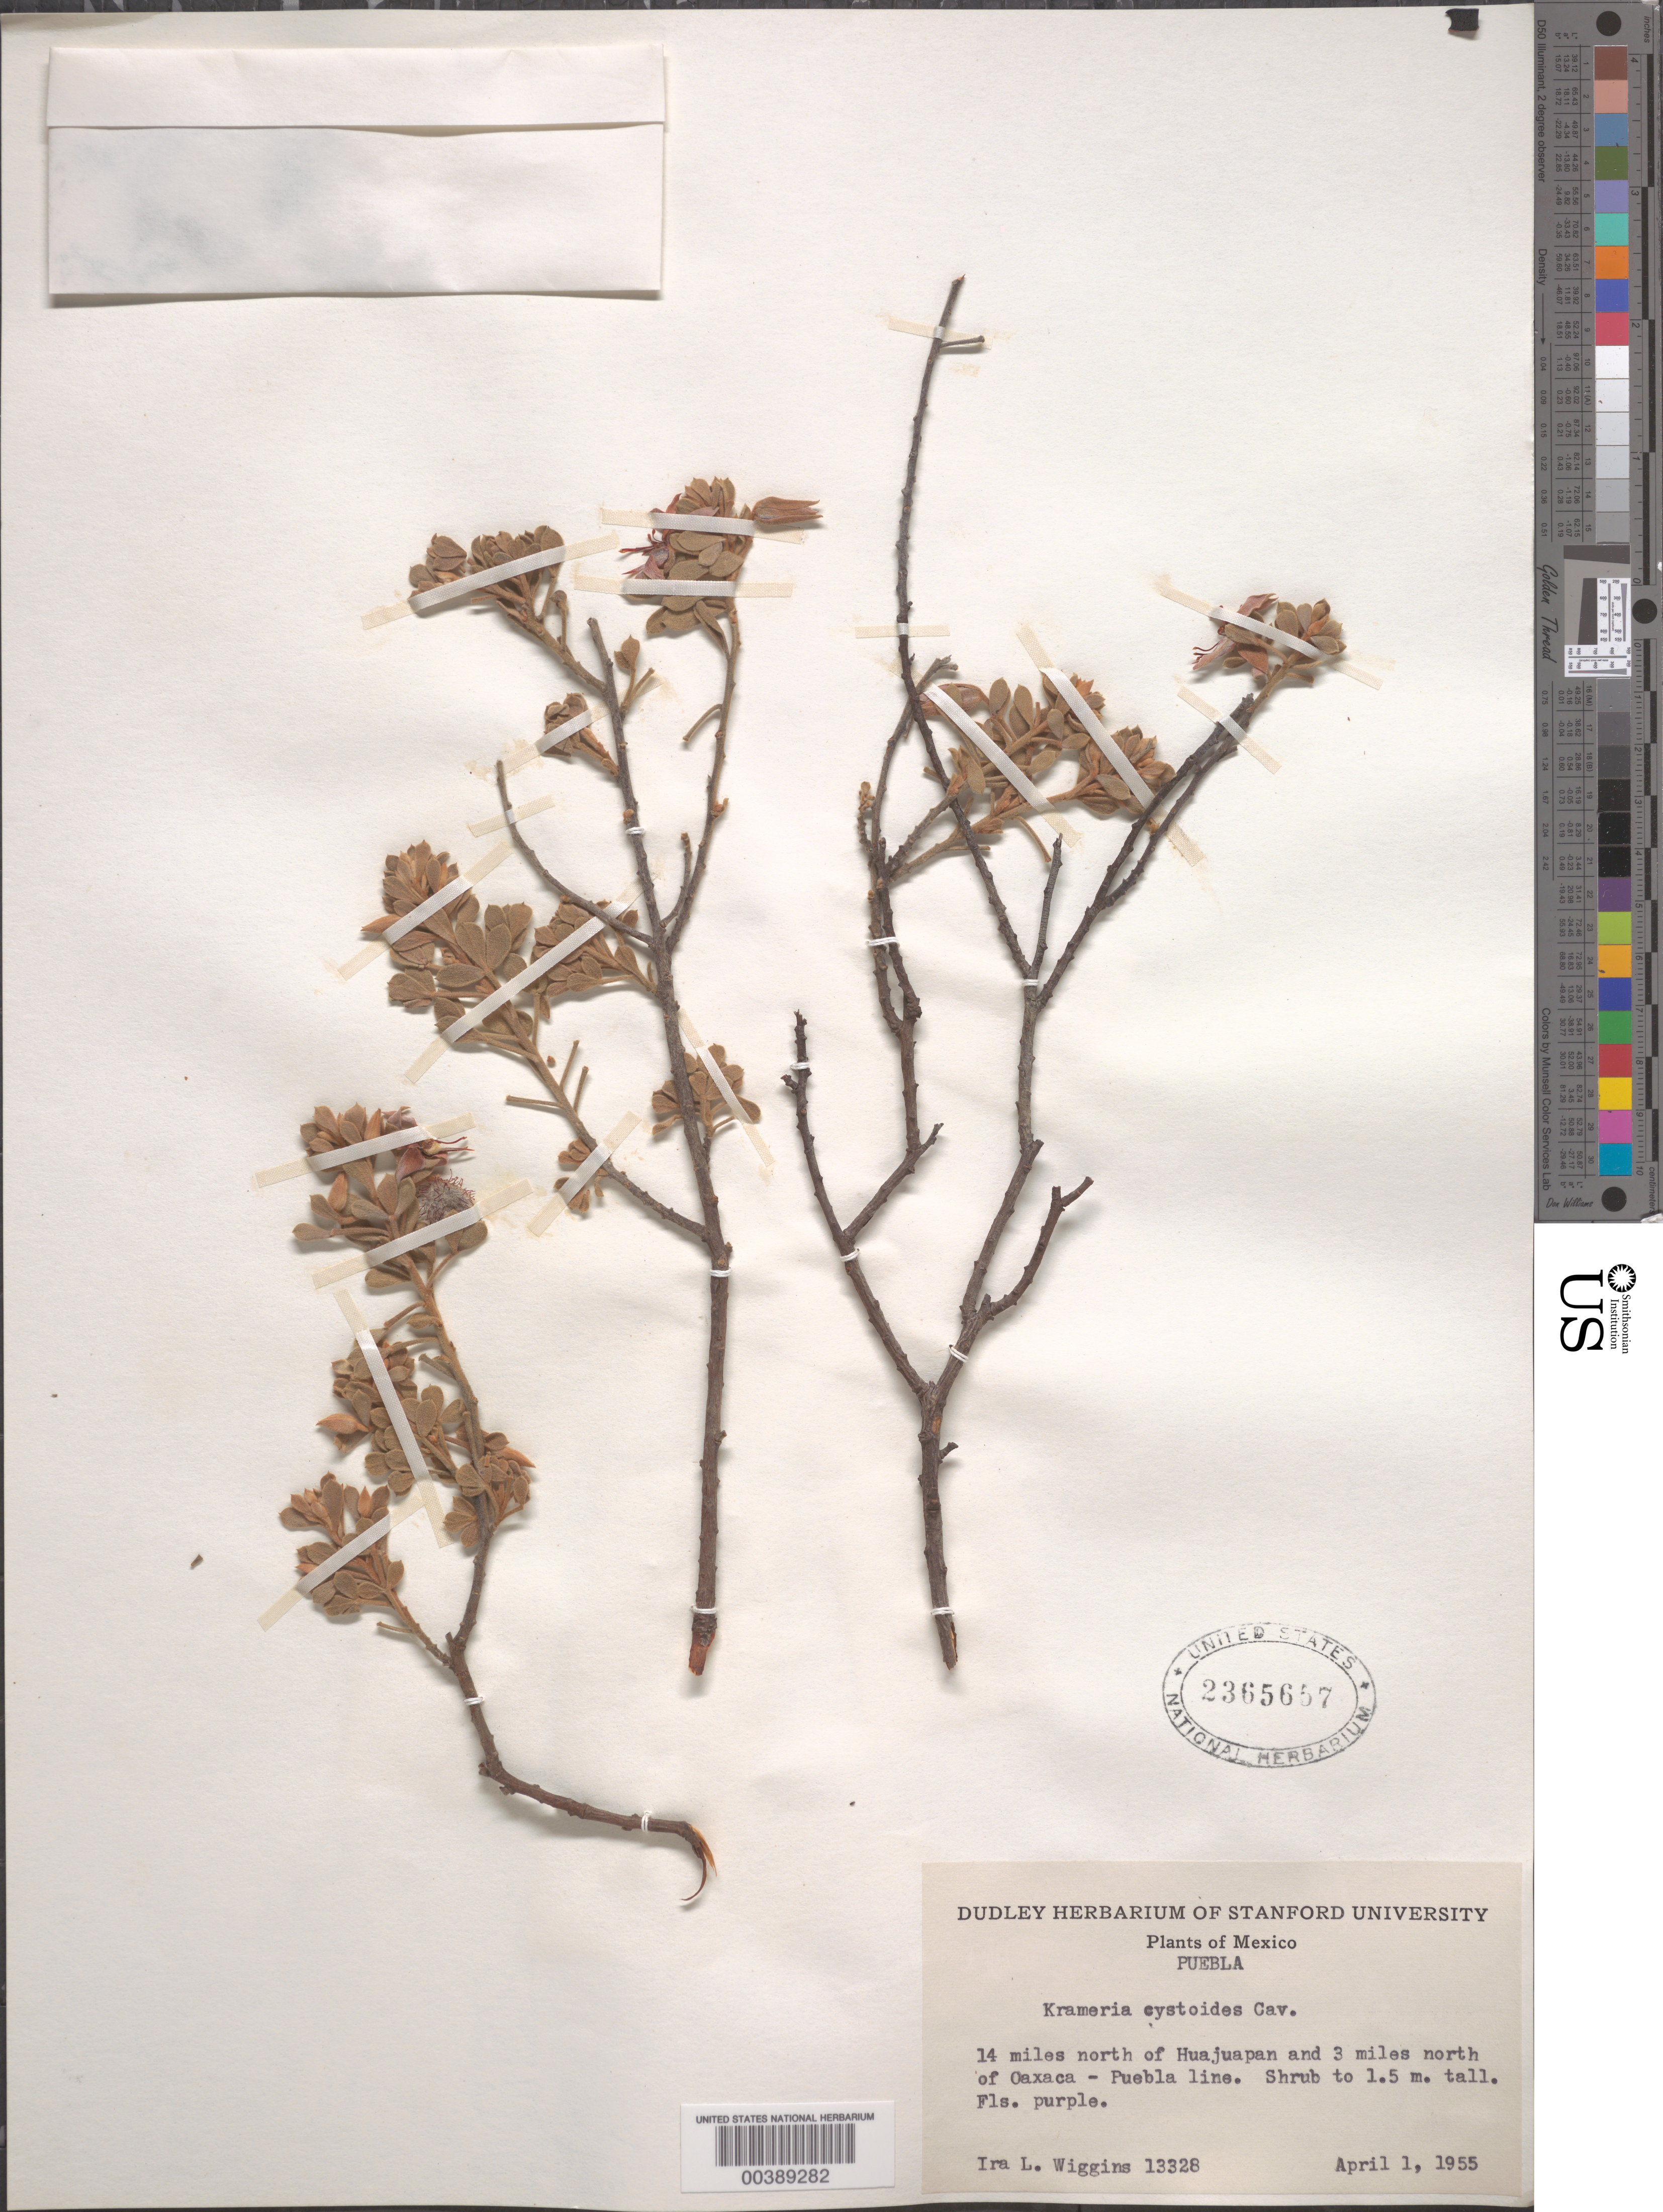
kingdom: Plantae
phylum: Tracheophyta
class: Magnoliopsida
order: Zygophyllales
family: Krameriaceae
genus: Krameria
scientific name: Krameria cytisoides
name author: Cav.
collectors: I. L. Wiggins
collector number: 13328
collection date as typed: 01 Apr 1955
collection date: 1955-04-01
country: Mexico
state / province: Puebla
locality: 14 mi N of Huajuapan and 3 mi N of Oaxaca - Puebla line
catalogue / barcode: US 2365657